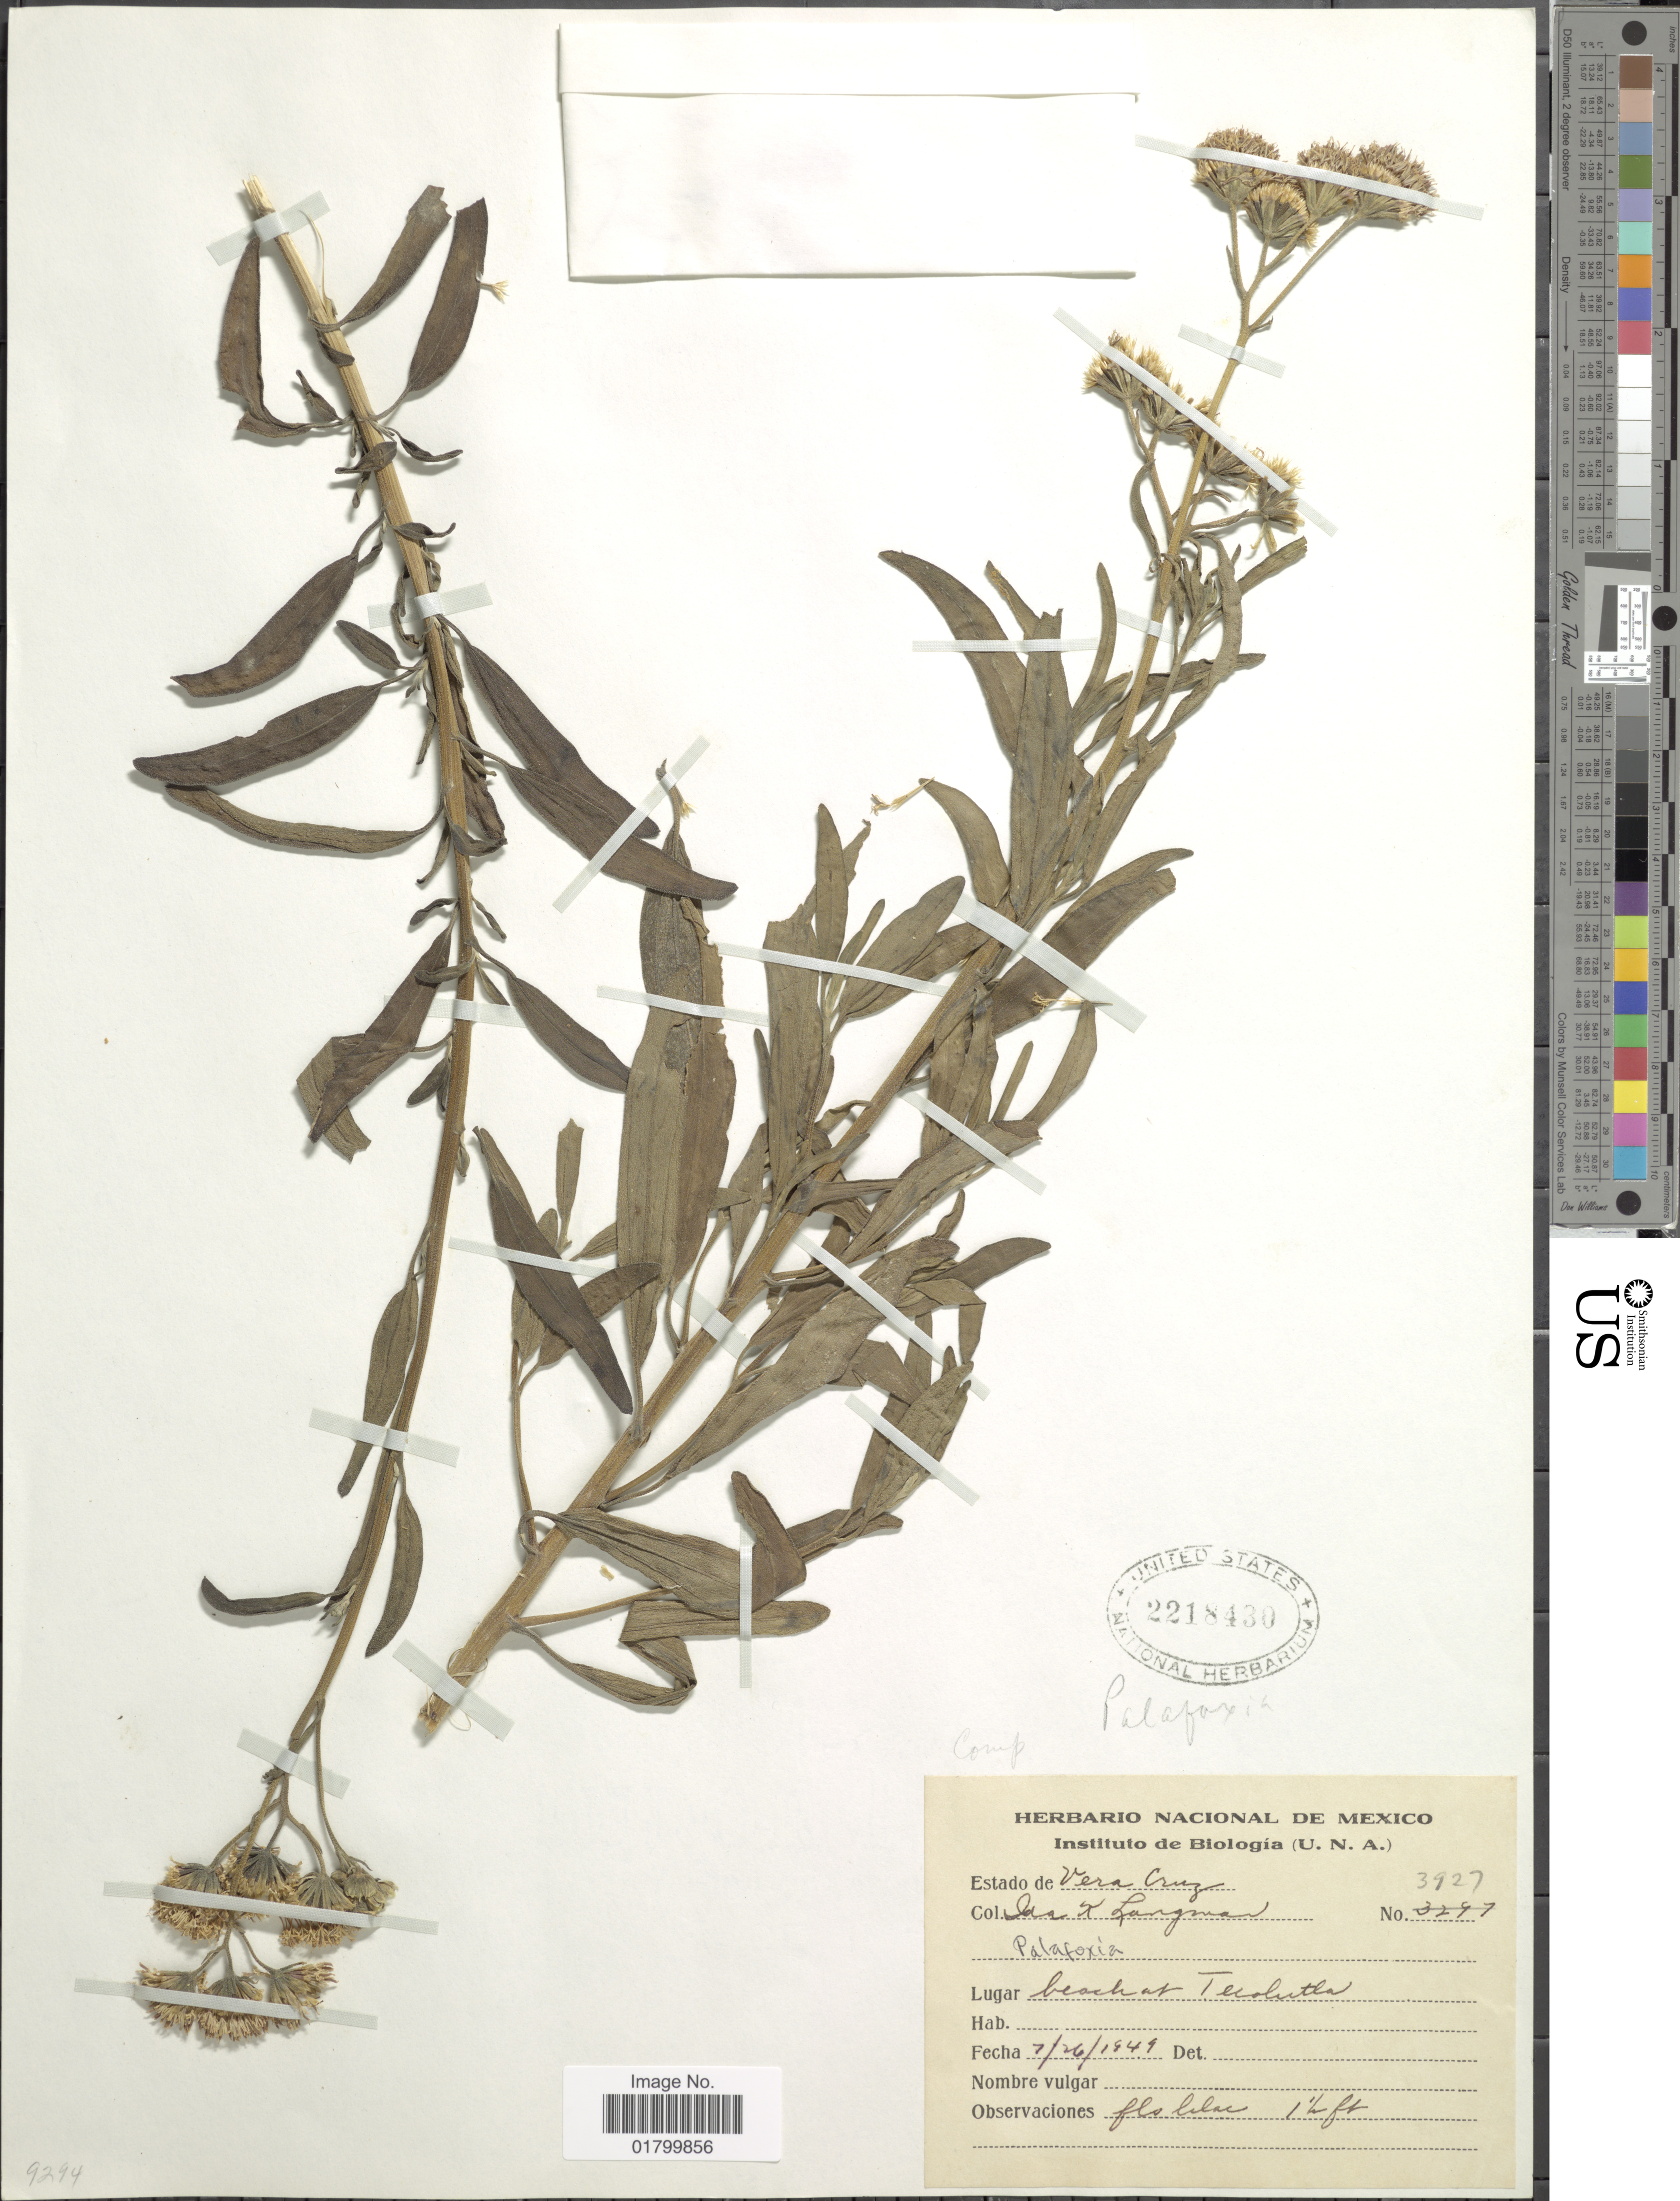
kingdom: Plantae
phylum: Tracheophyta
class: Magnoliopsida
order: Asterales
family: Asteraceae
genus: Palafoxia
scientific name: Palafoxia sp.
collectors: I. K. Langman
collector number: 3927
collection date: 1949-07-26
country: Mexico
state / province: Veracruz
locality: Estado de Vera Cruz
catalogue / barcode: US 2218430